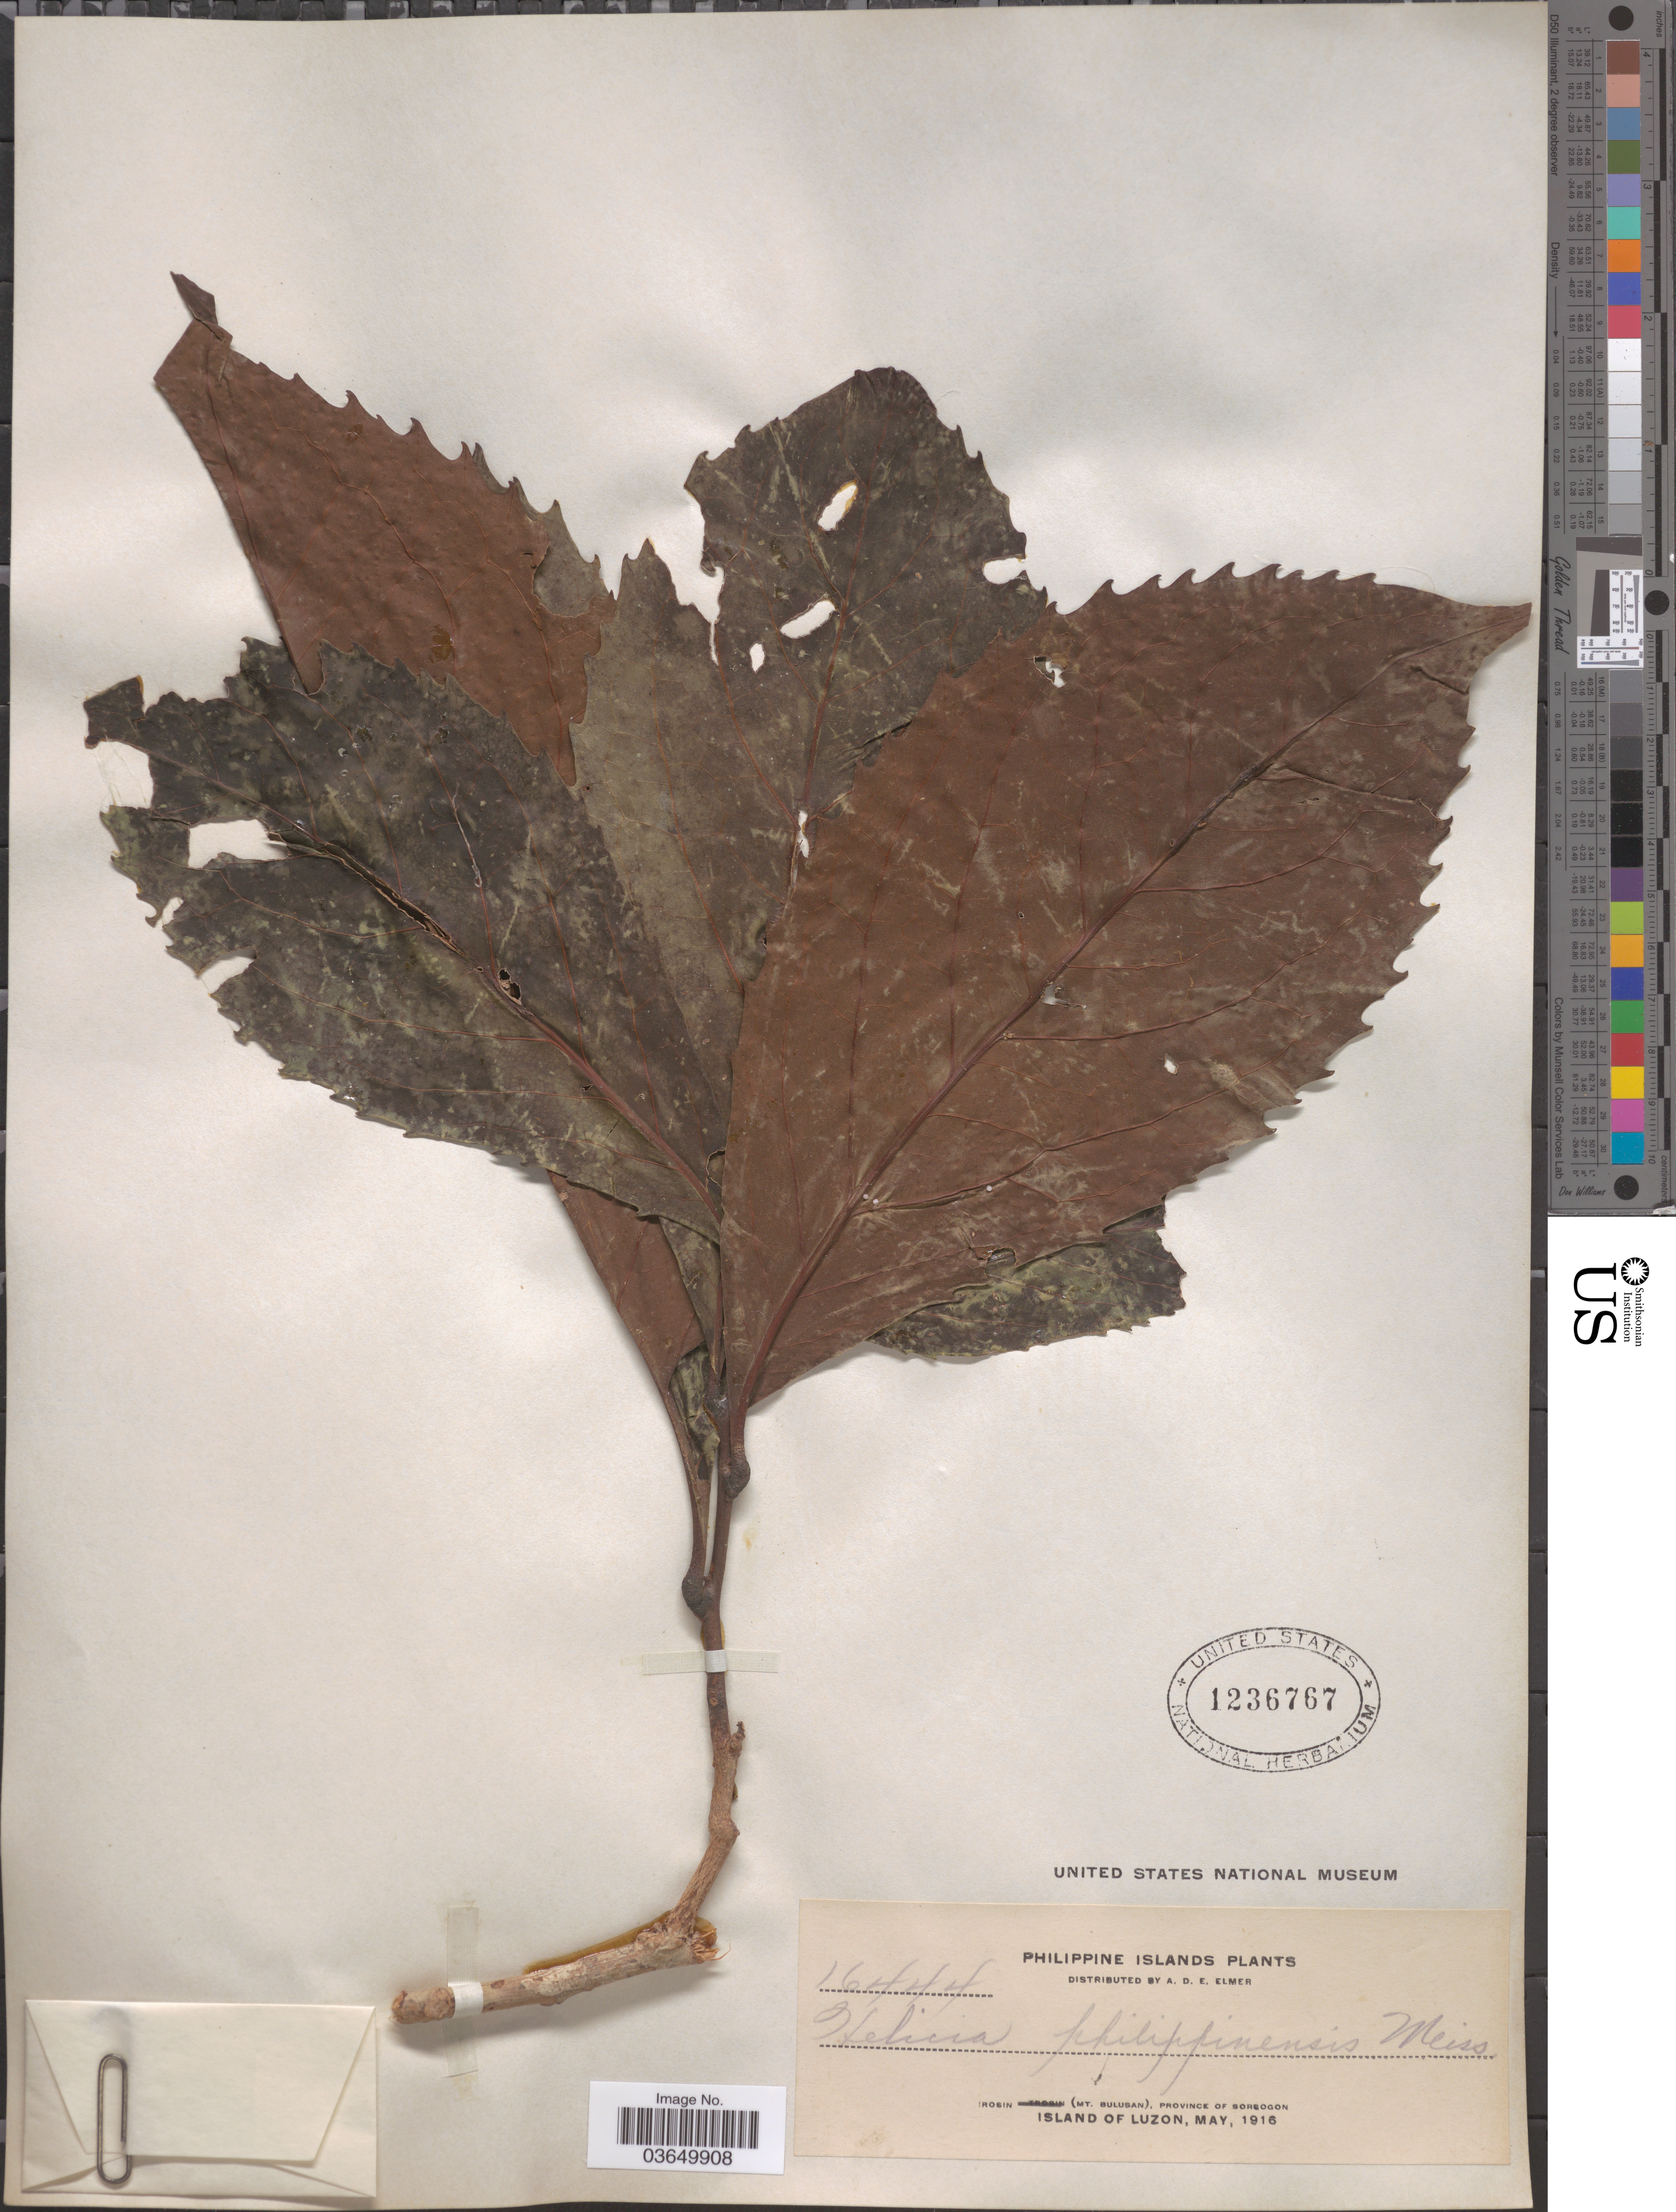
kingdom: Plantae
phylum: Tracheophyta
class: Magnoliopsida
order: Proteales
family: Proteaceae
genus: Helicia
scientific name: Helicia cumingiana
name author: C. Presl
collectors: A. D. E. Elmer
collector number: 16444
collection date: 1916-05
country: Philippines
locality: Irosin (Mt. Bulusan), Province of Sorsogon. Island of Luzon.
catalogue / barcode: US 1236767